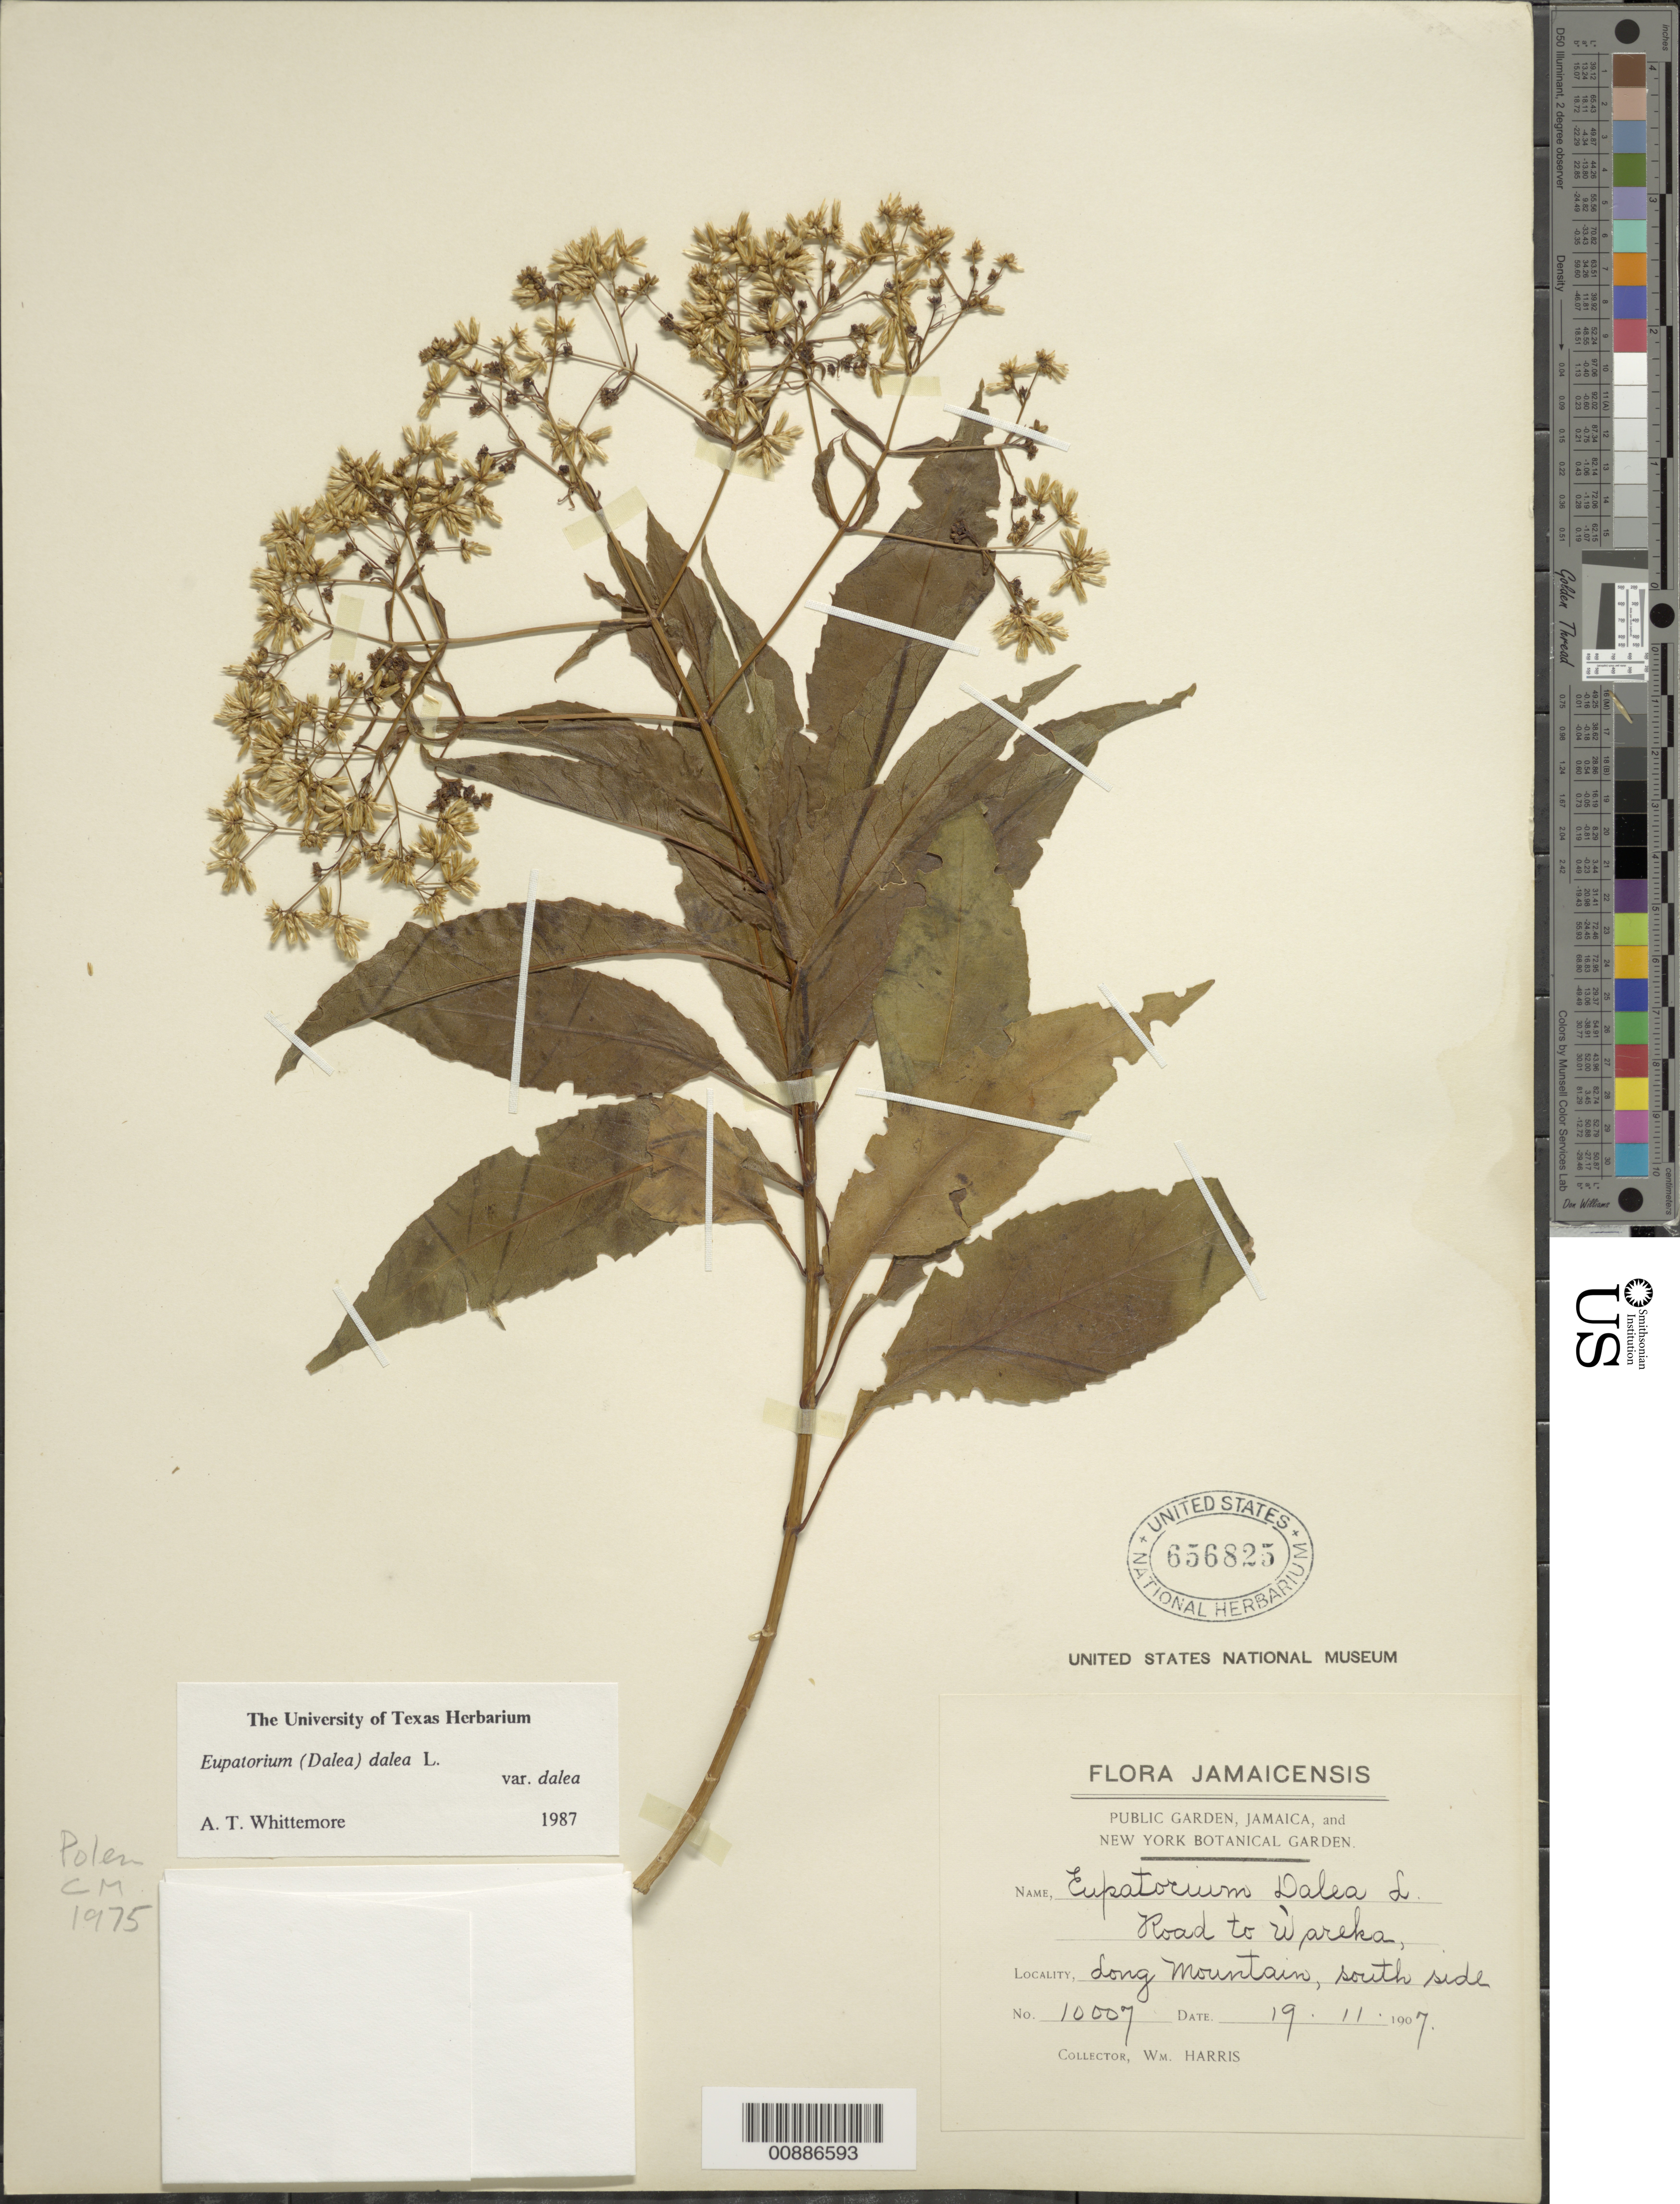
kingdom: Plantae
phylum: Tracheophyta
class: Magnoliopsida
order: Asterales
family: Asteraceae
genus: Critonia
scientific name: Critonia dalea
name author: DC.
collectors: W. H. Harris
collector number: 10007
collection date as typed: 19 Nov 1907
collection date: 1907-11-19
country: Jamaica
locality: Long Mountain, south side. Road to Wareka.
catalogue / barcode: US 656825